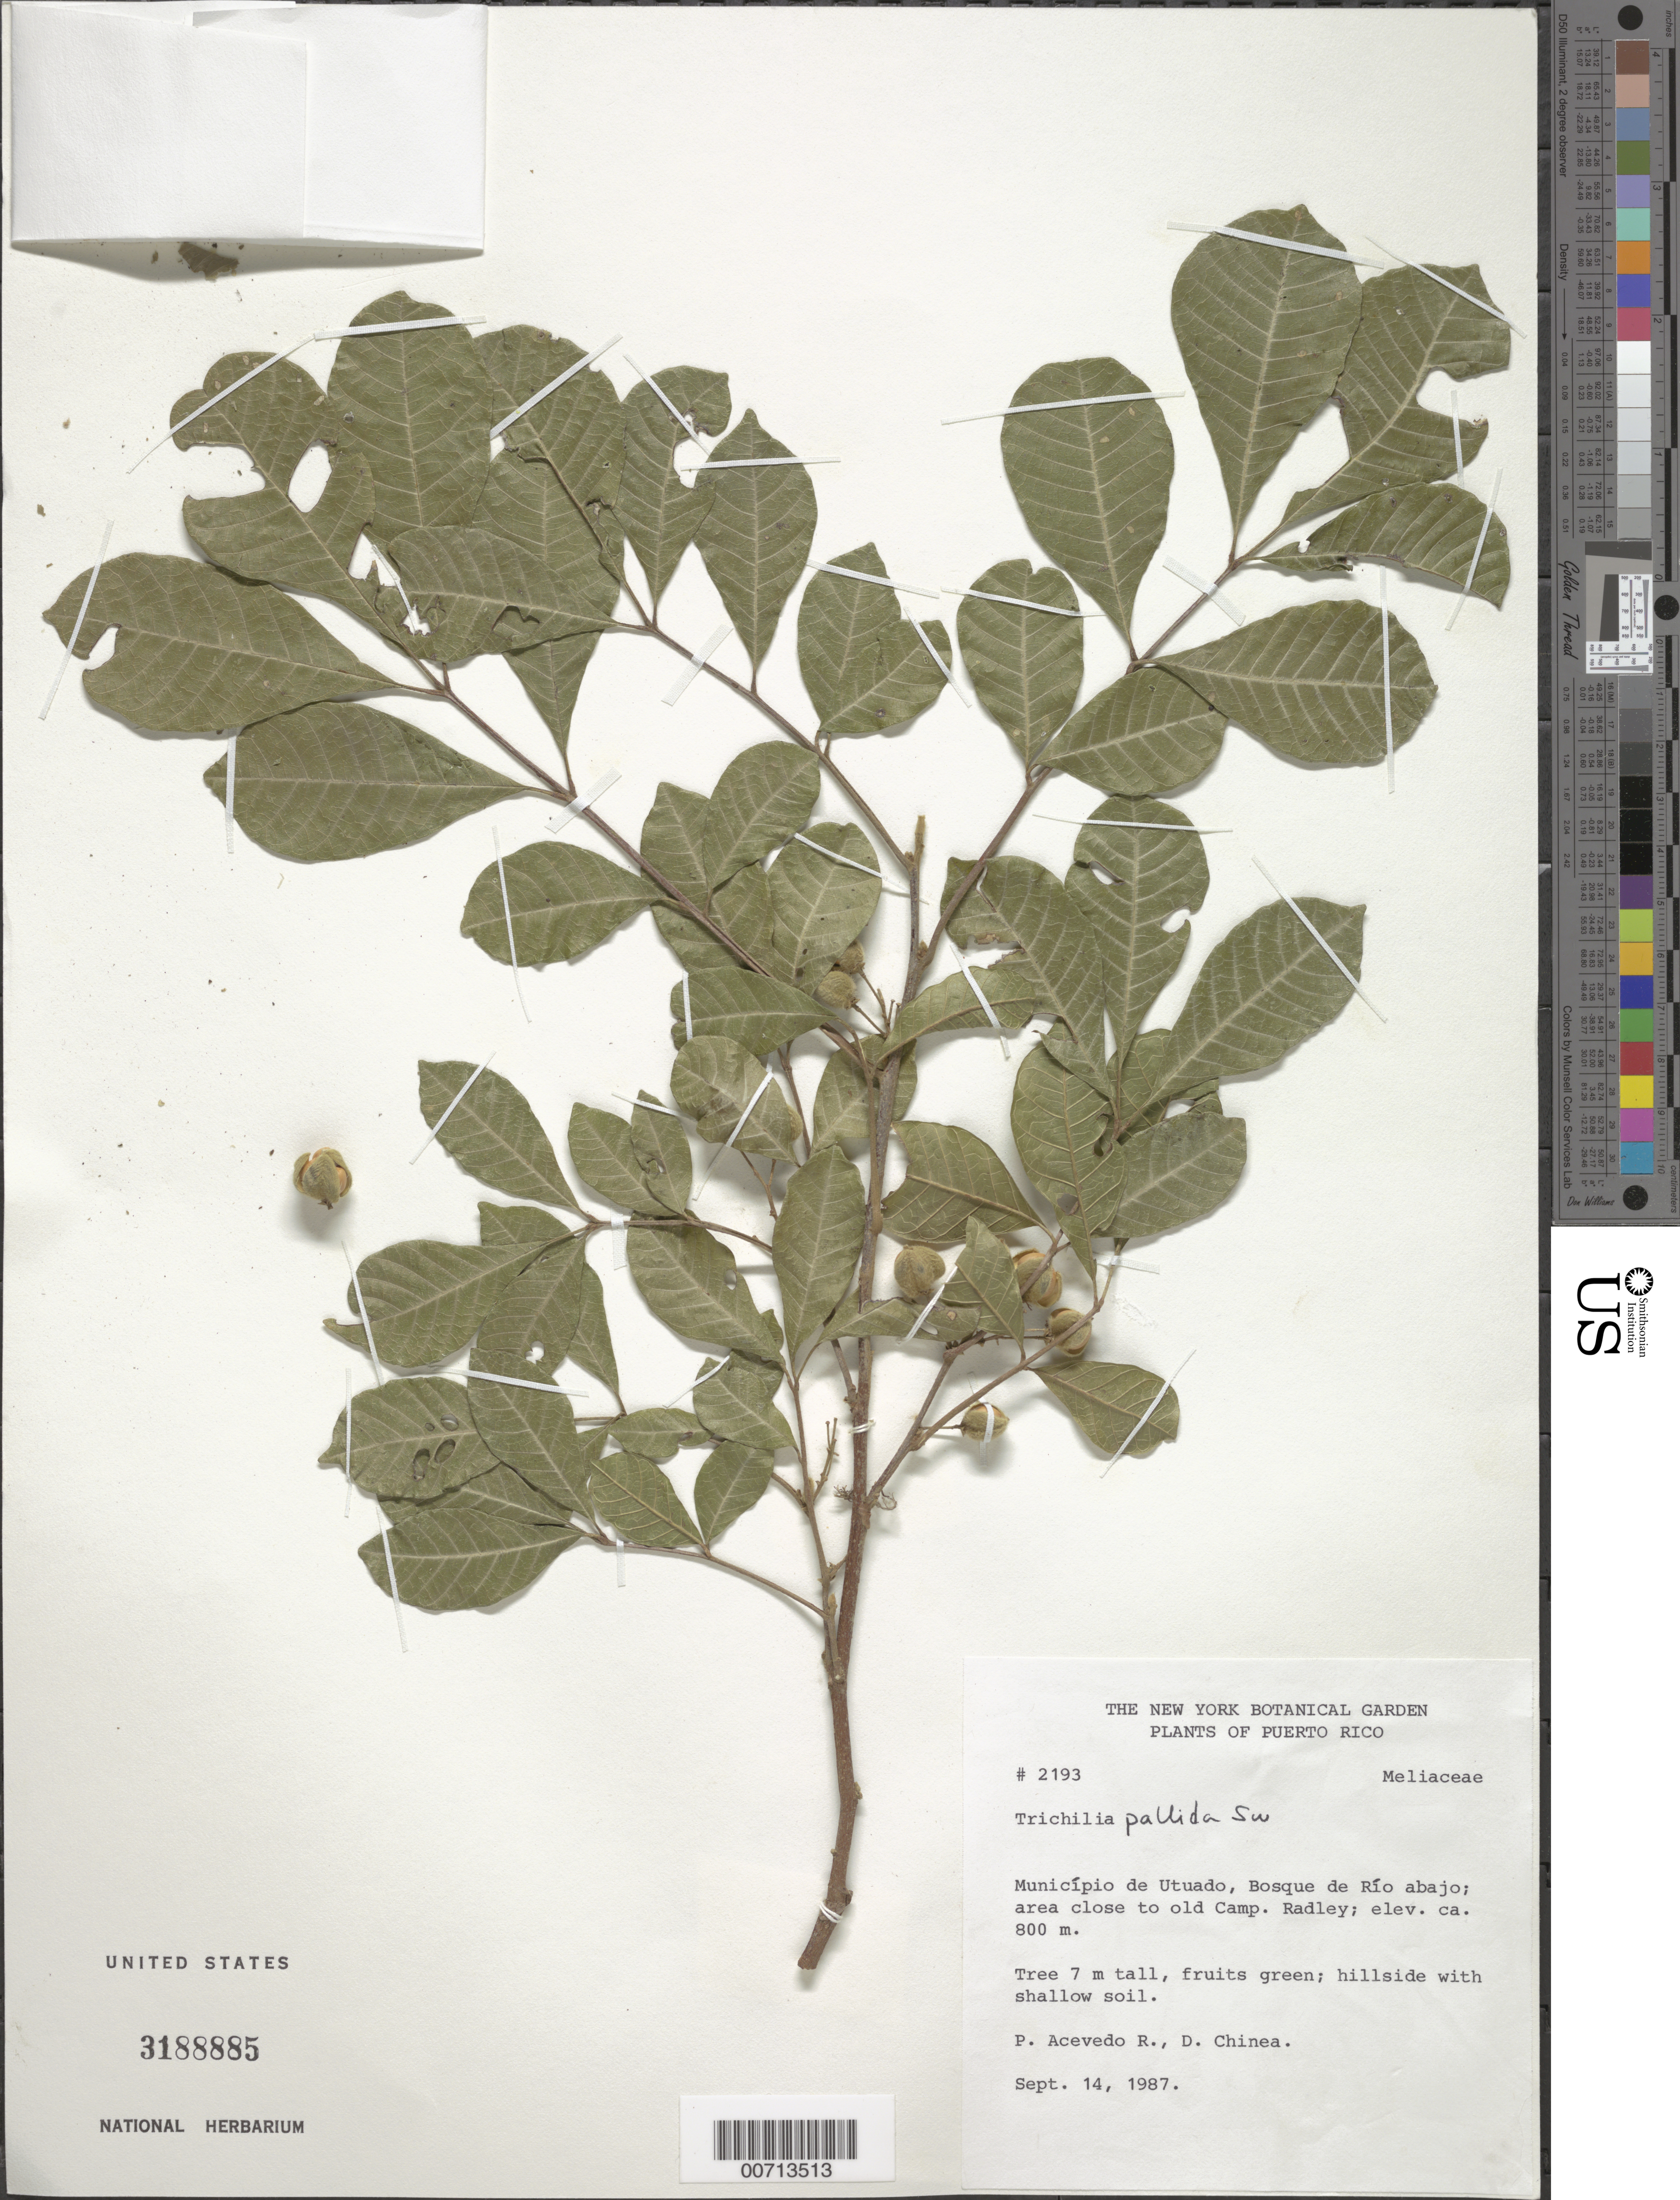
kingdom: Plantae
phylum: Tracheophyta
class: Magnoliopsida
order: Sapindales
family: Meliaceae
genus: Trichilia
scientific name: Trichilia pallida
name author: Sw.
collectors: P. Acevedo-Rodr. & D. Chinea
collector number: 2193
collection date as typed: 10 Sep 1987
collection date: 1987-09-10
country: Puerto Rico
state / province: Arecibo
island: Puerto Rico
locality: Arecibo; Bosque de Río Abajo, Camp Radley.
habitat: Area adjacent to camp.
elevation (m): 300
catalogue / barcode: US 3188885